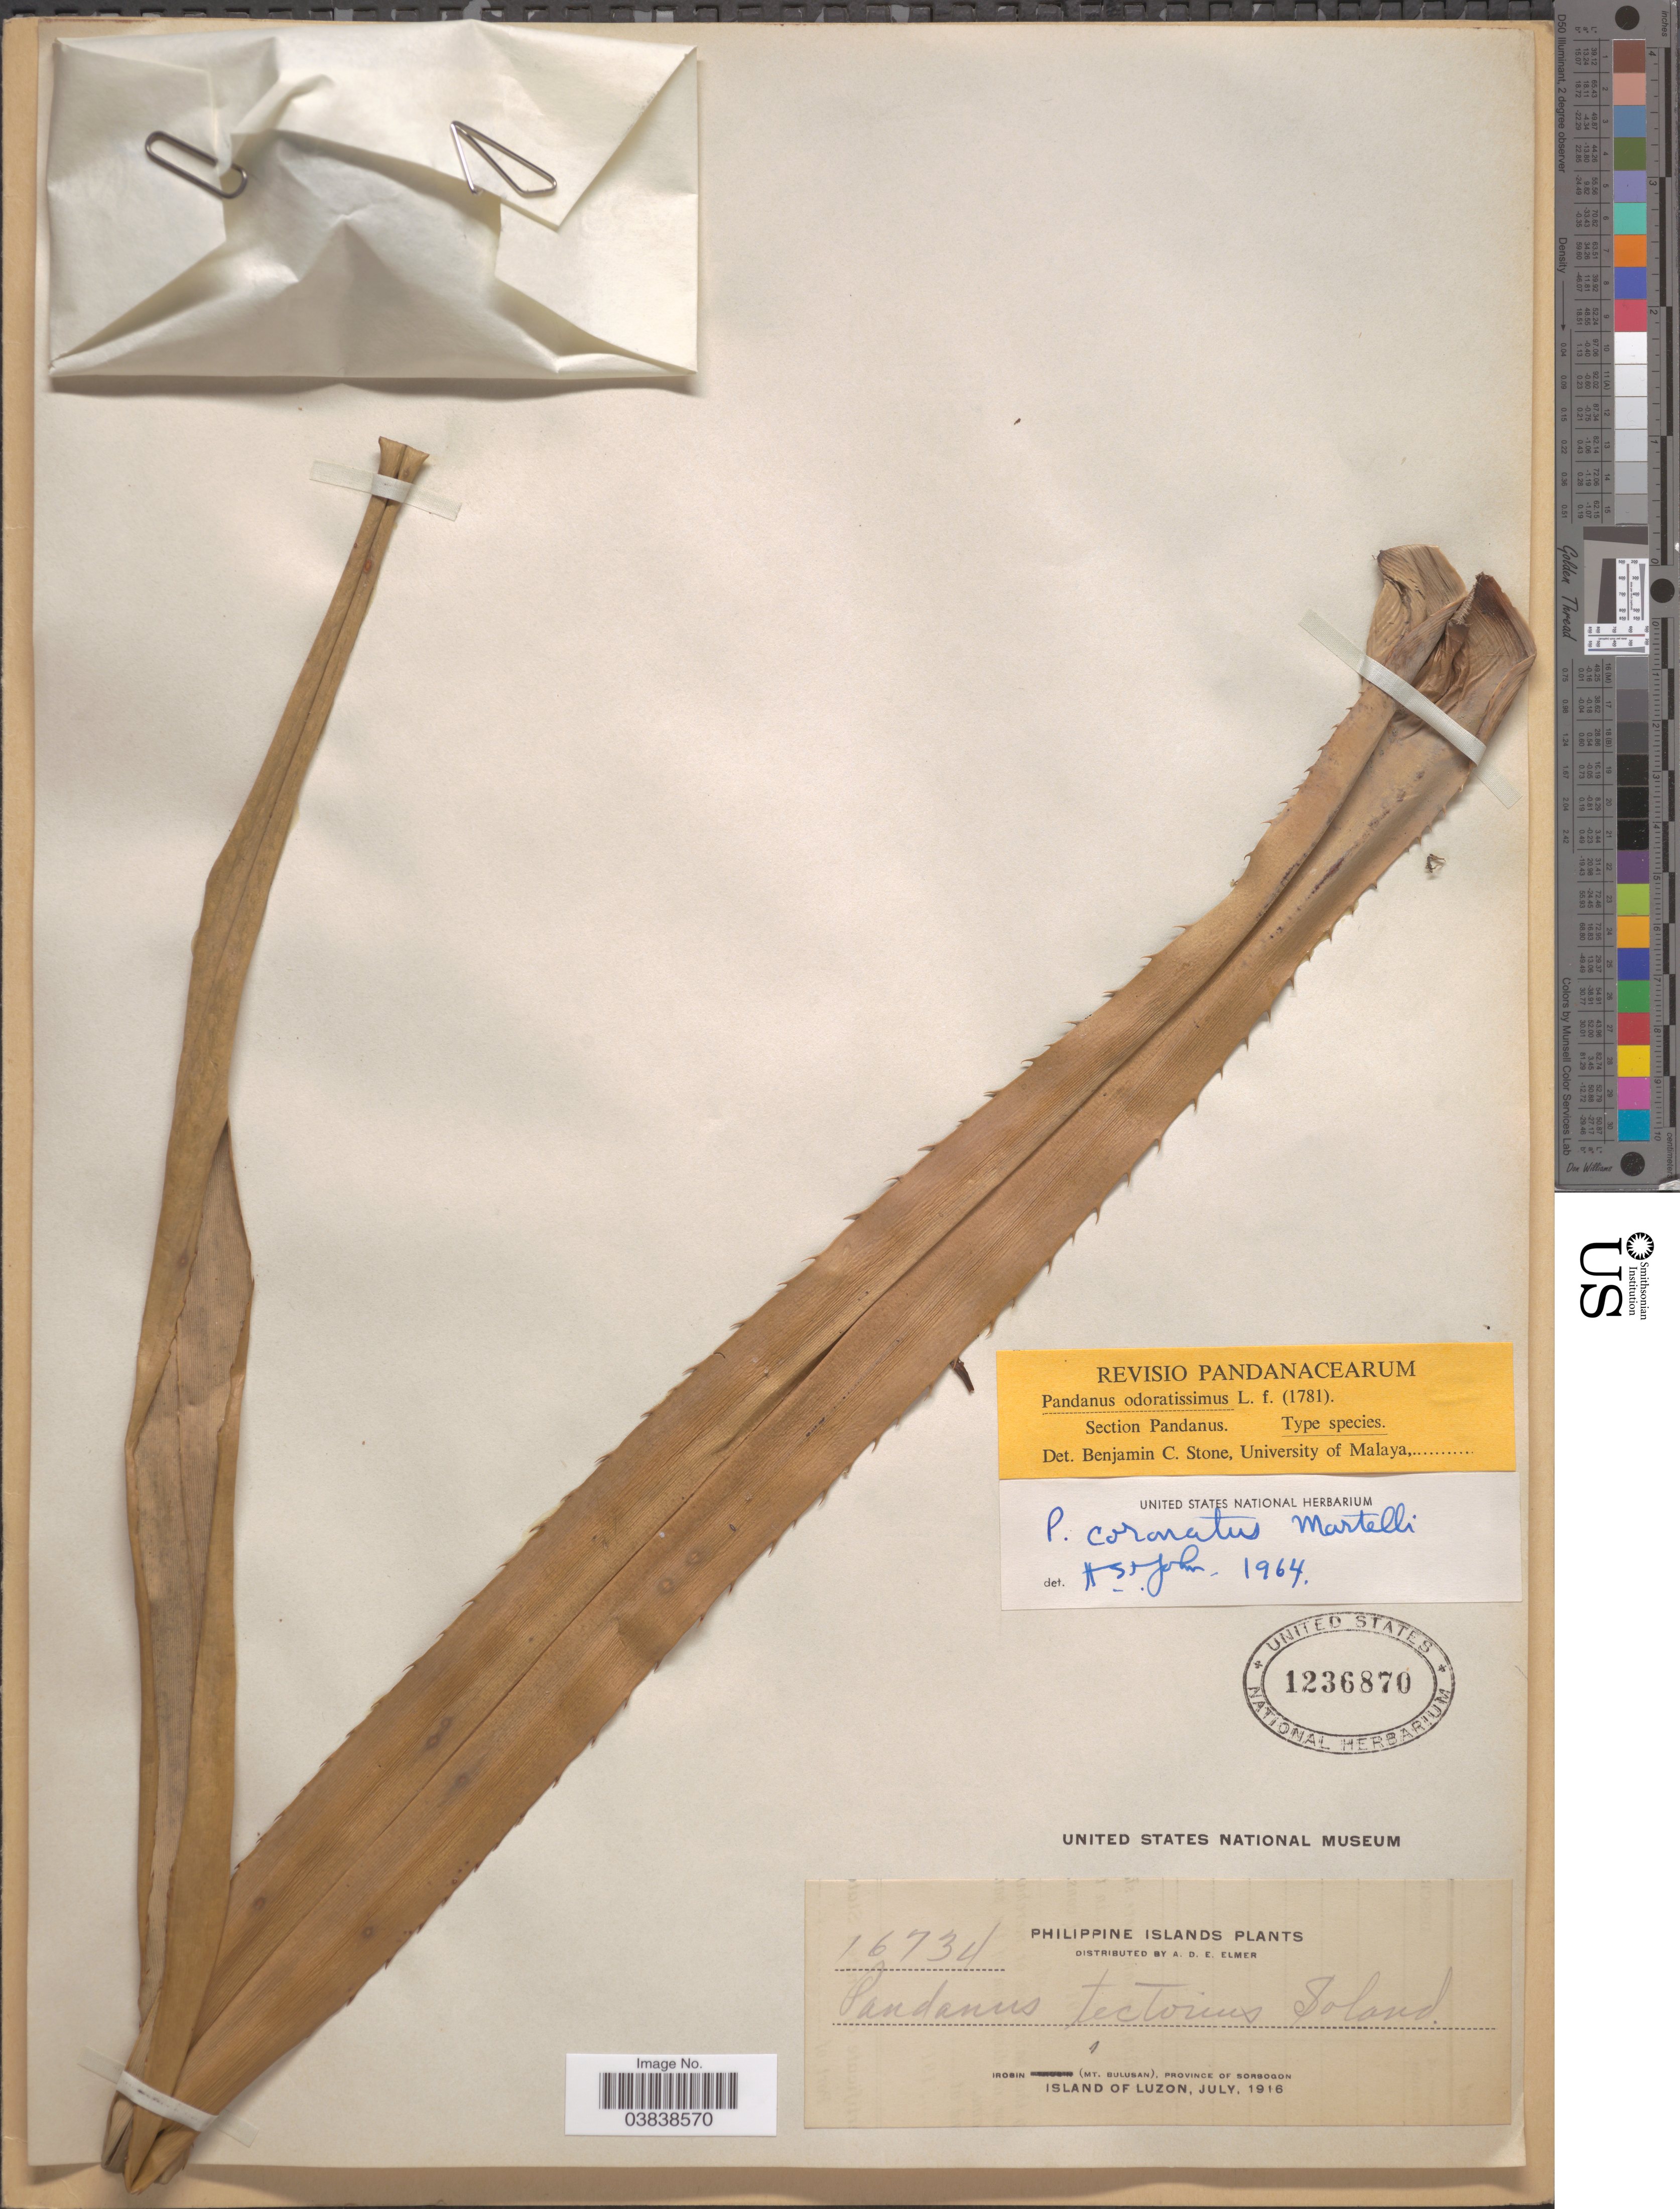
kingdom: Plantae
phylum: Tracheophyta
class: Liliopsida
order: Pandanales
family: Pandanaceae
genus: Pandanus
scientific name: Pandanus odoratissimus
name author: L. f.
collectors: A. D. E. Elmer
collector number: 16734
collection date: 1916-07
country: Philippines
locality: Irosin (Mt. Bulusan), Province of Sorsogon. Island of Luzon.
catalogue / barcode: US 1236870